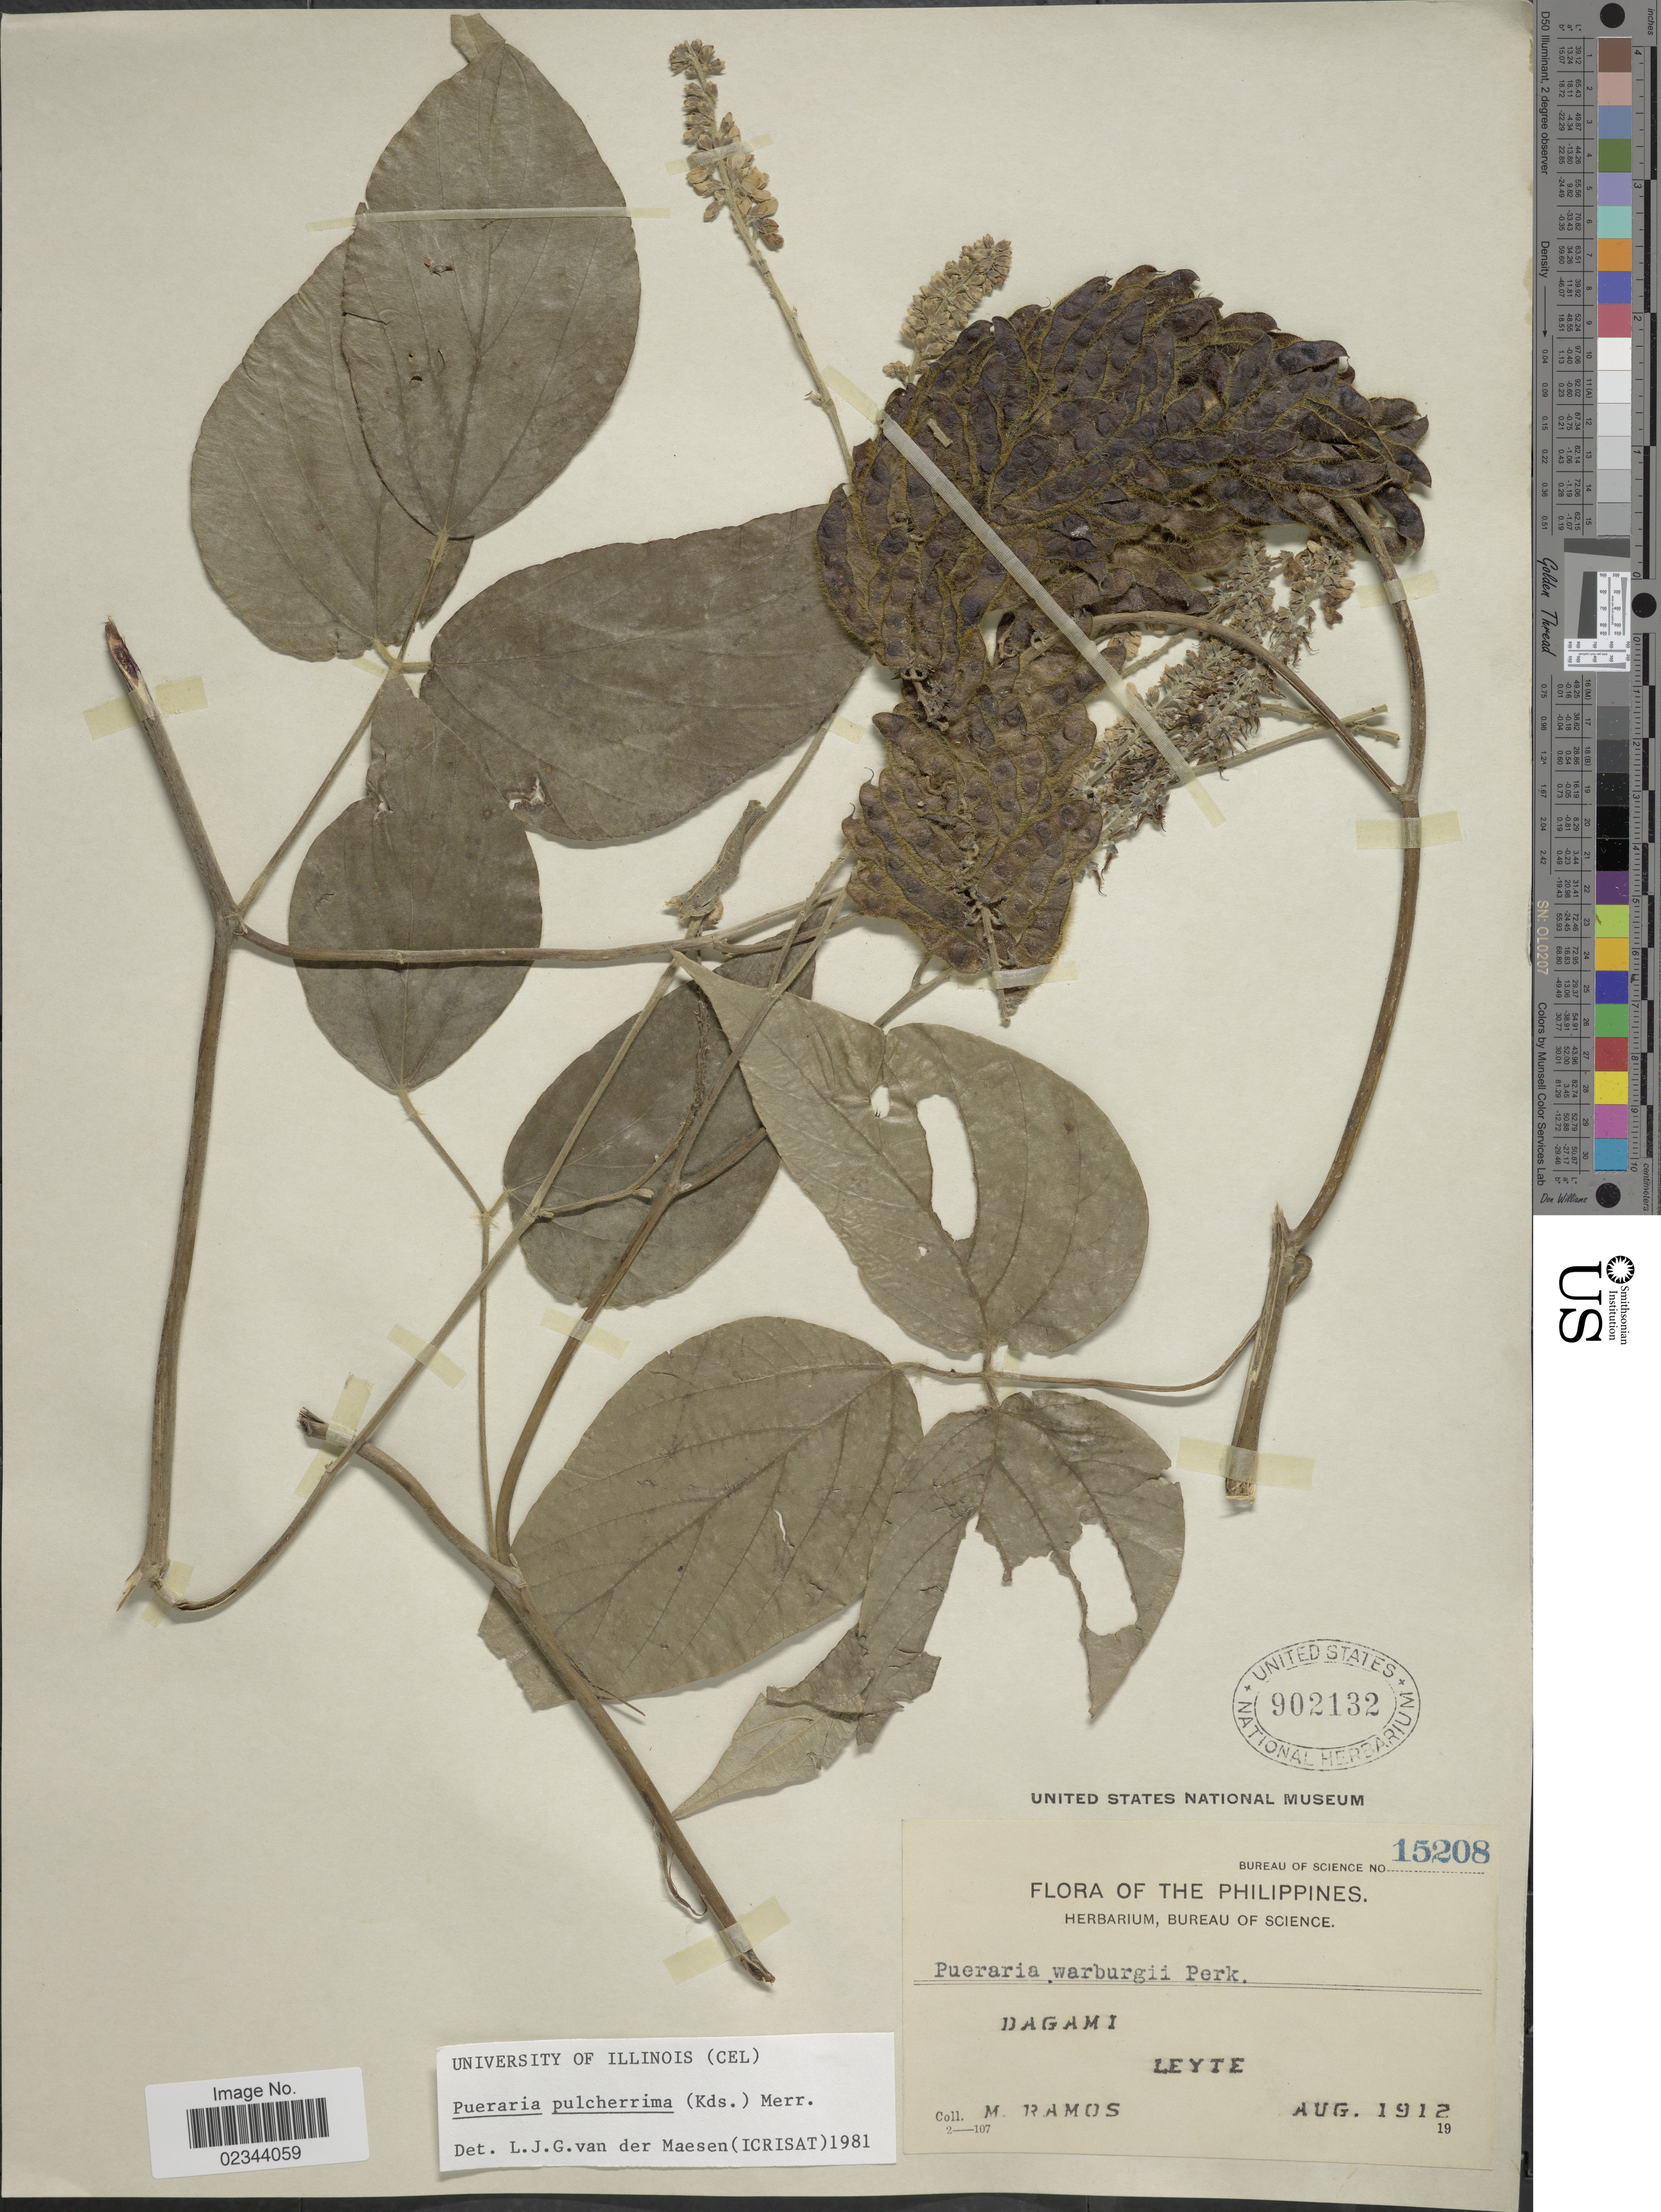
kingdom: Plantae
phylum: Tracheophyta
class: Magnoliopsida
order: Fabales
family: Fabaceae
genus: Pueraria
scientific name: Pueraria pulcherrima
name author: (Koord.) Koord.-Schum.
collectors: M. Ramos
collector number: Bureau of Science 15208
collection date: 1912-08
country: Philippines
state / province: Eastern Visayas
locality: Dagami, Leyte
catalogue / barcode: US 902132